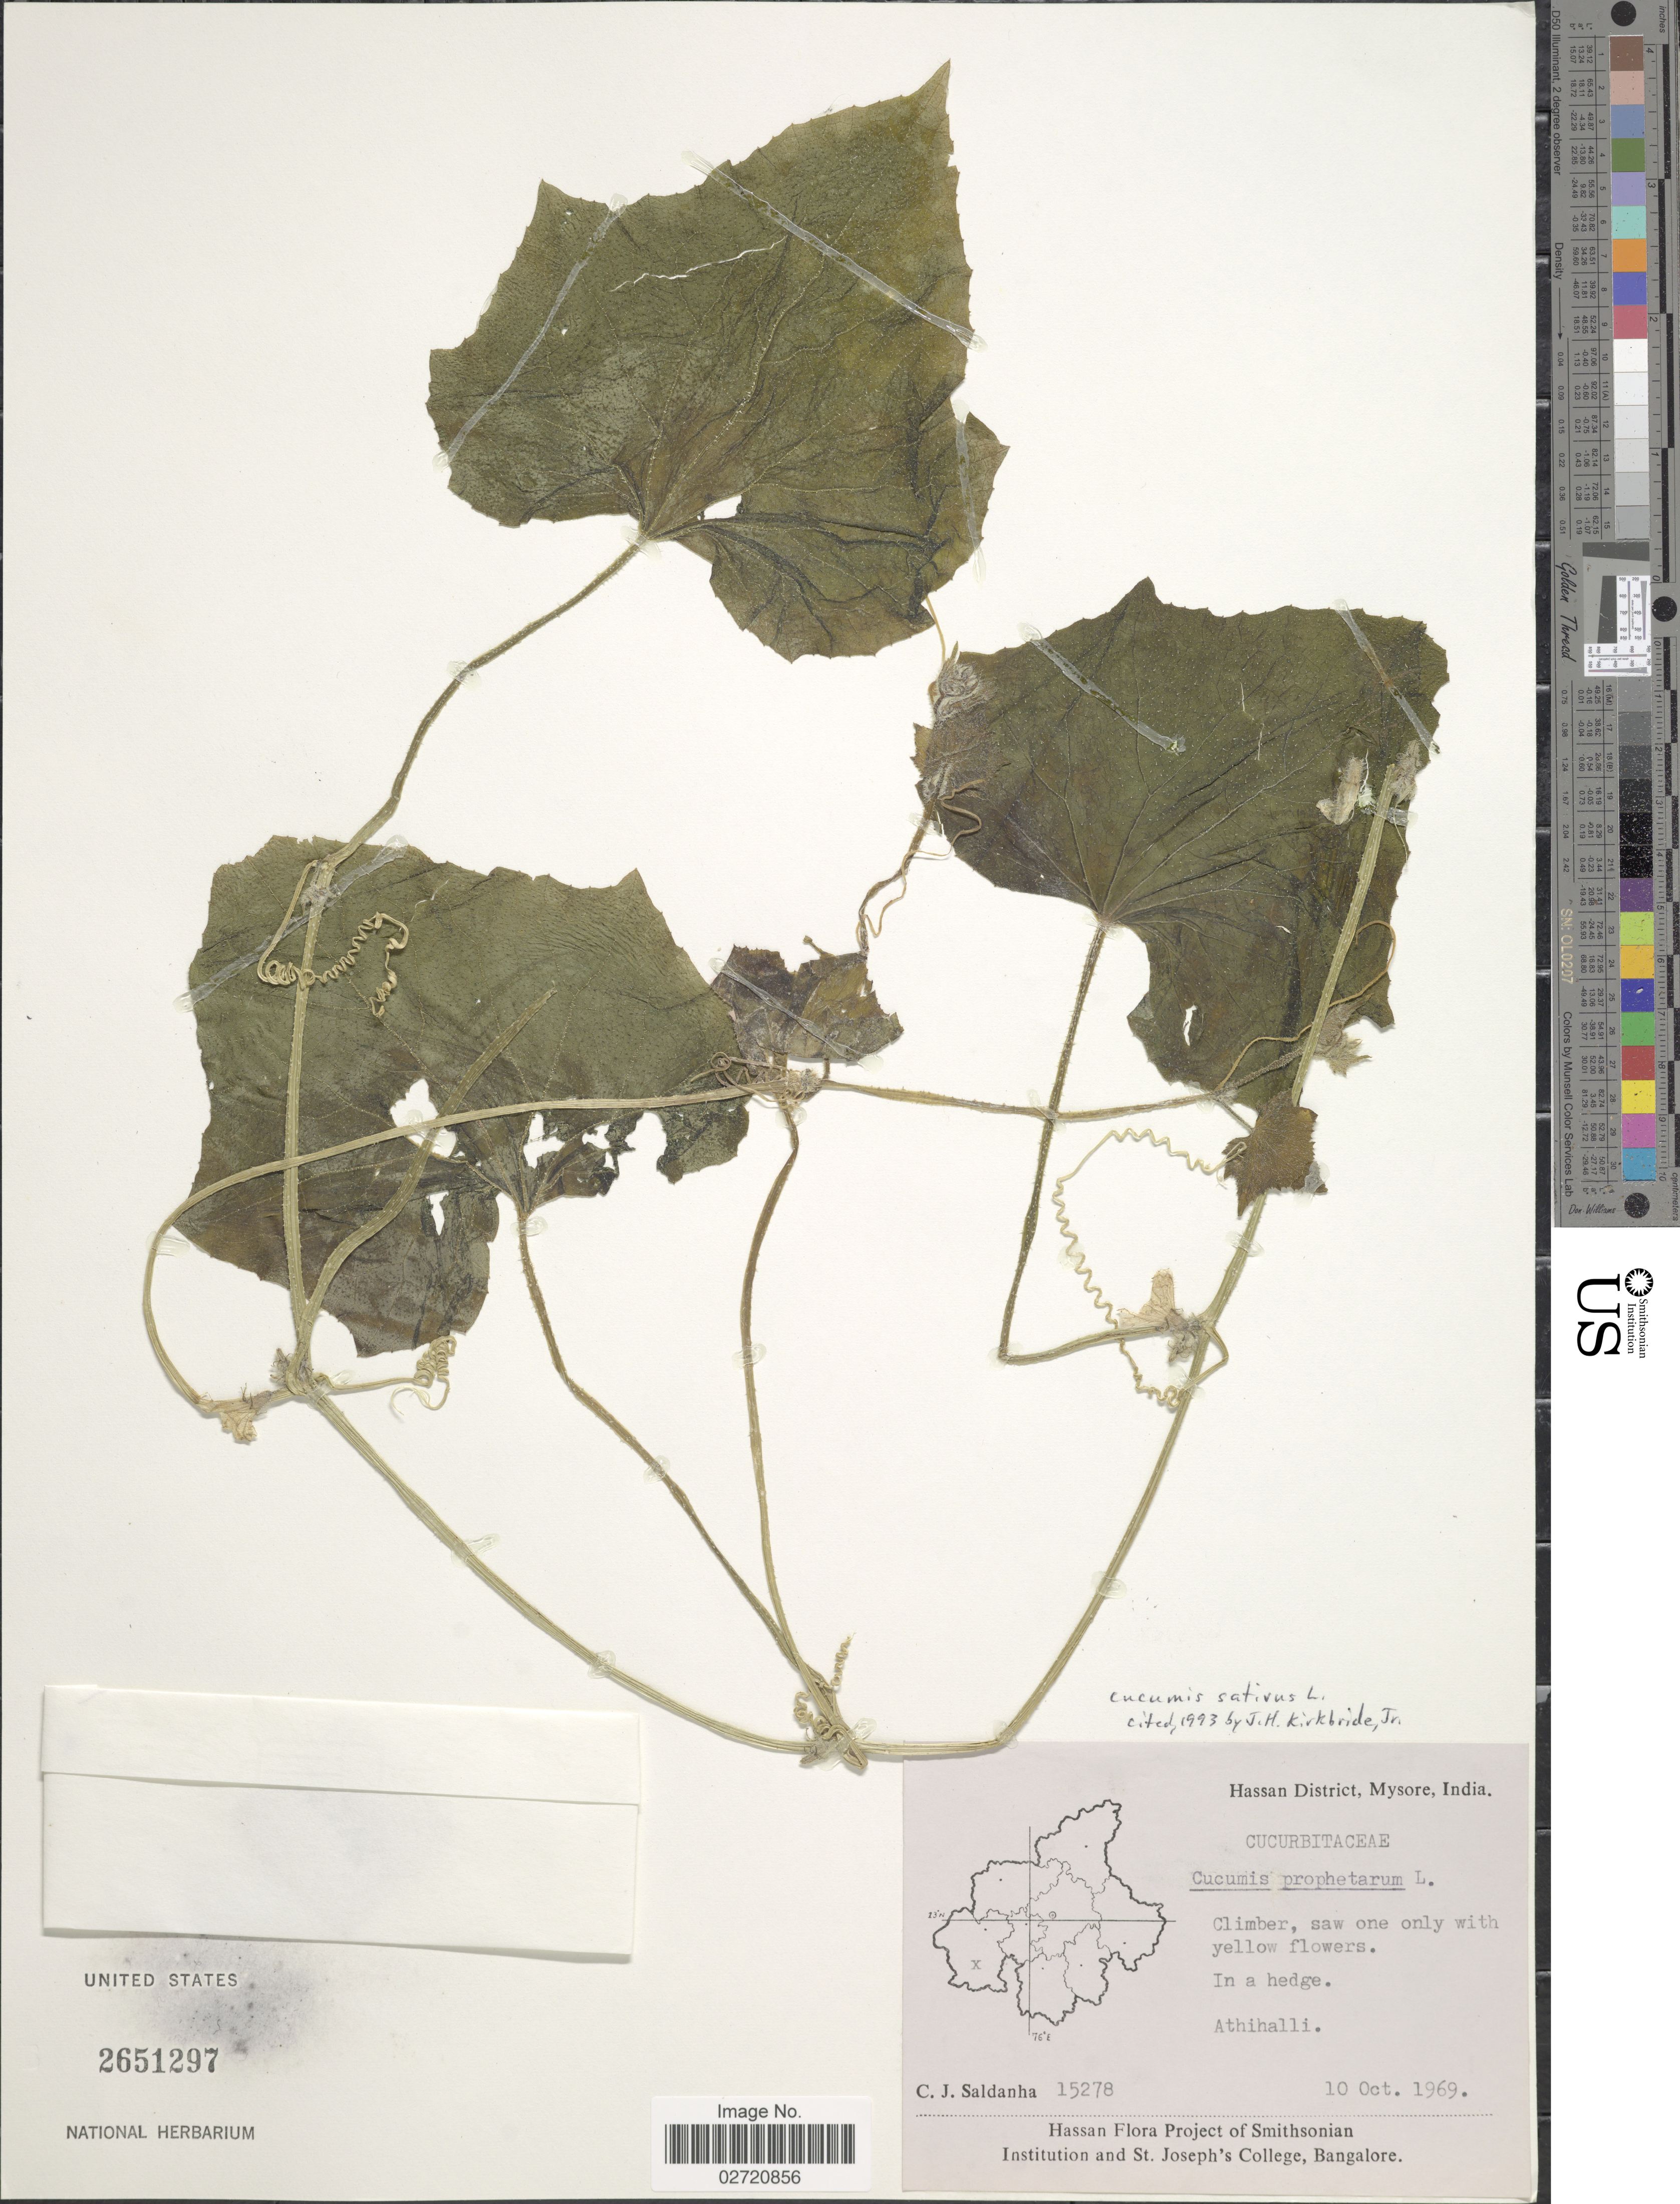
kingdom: Plantae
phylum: Tracheophyta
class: Magnoliopsida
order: Cucurbitales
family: Cucurbitaceae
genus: Cucumis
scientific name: Cucumis sativus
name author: L.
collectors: C. J. Saldanha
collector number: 15278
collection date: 1969-10-10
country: India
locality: Hassan District, Mysore. Athihalli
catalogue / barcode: US 2651297